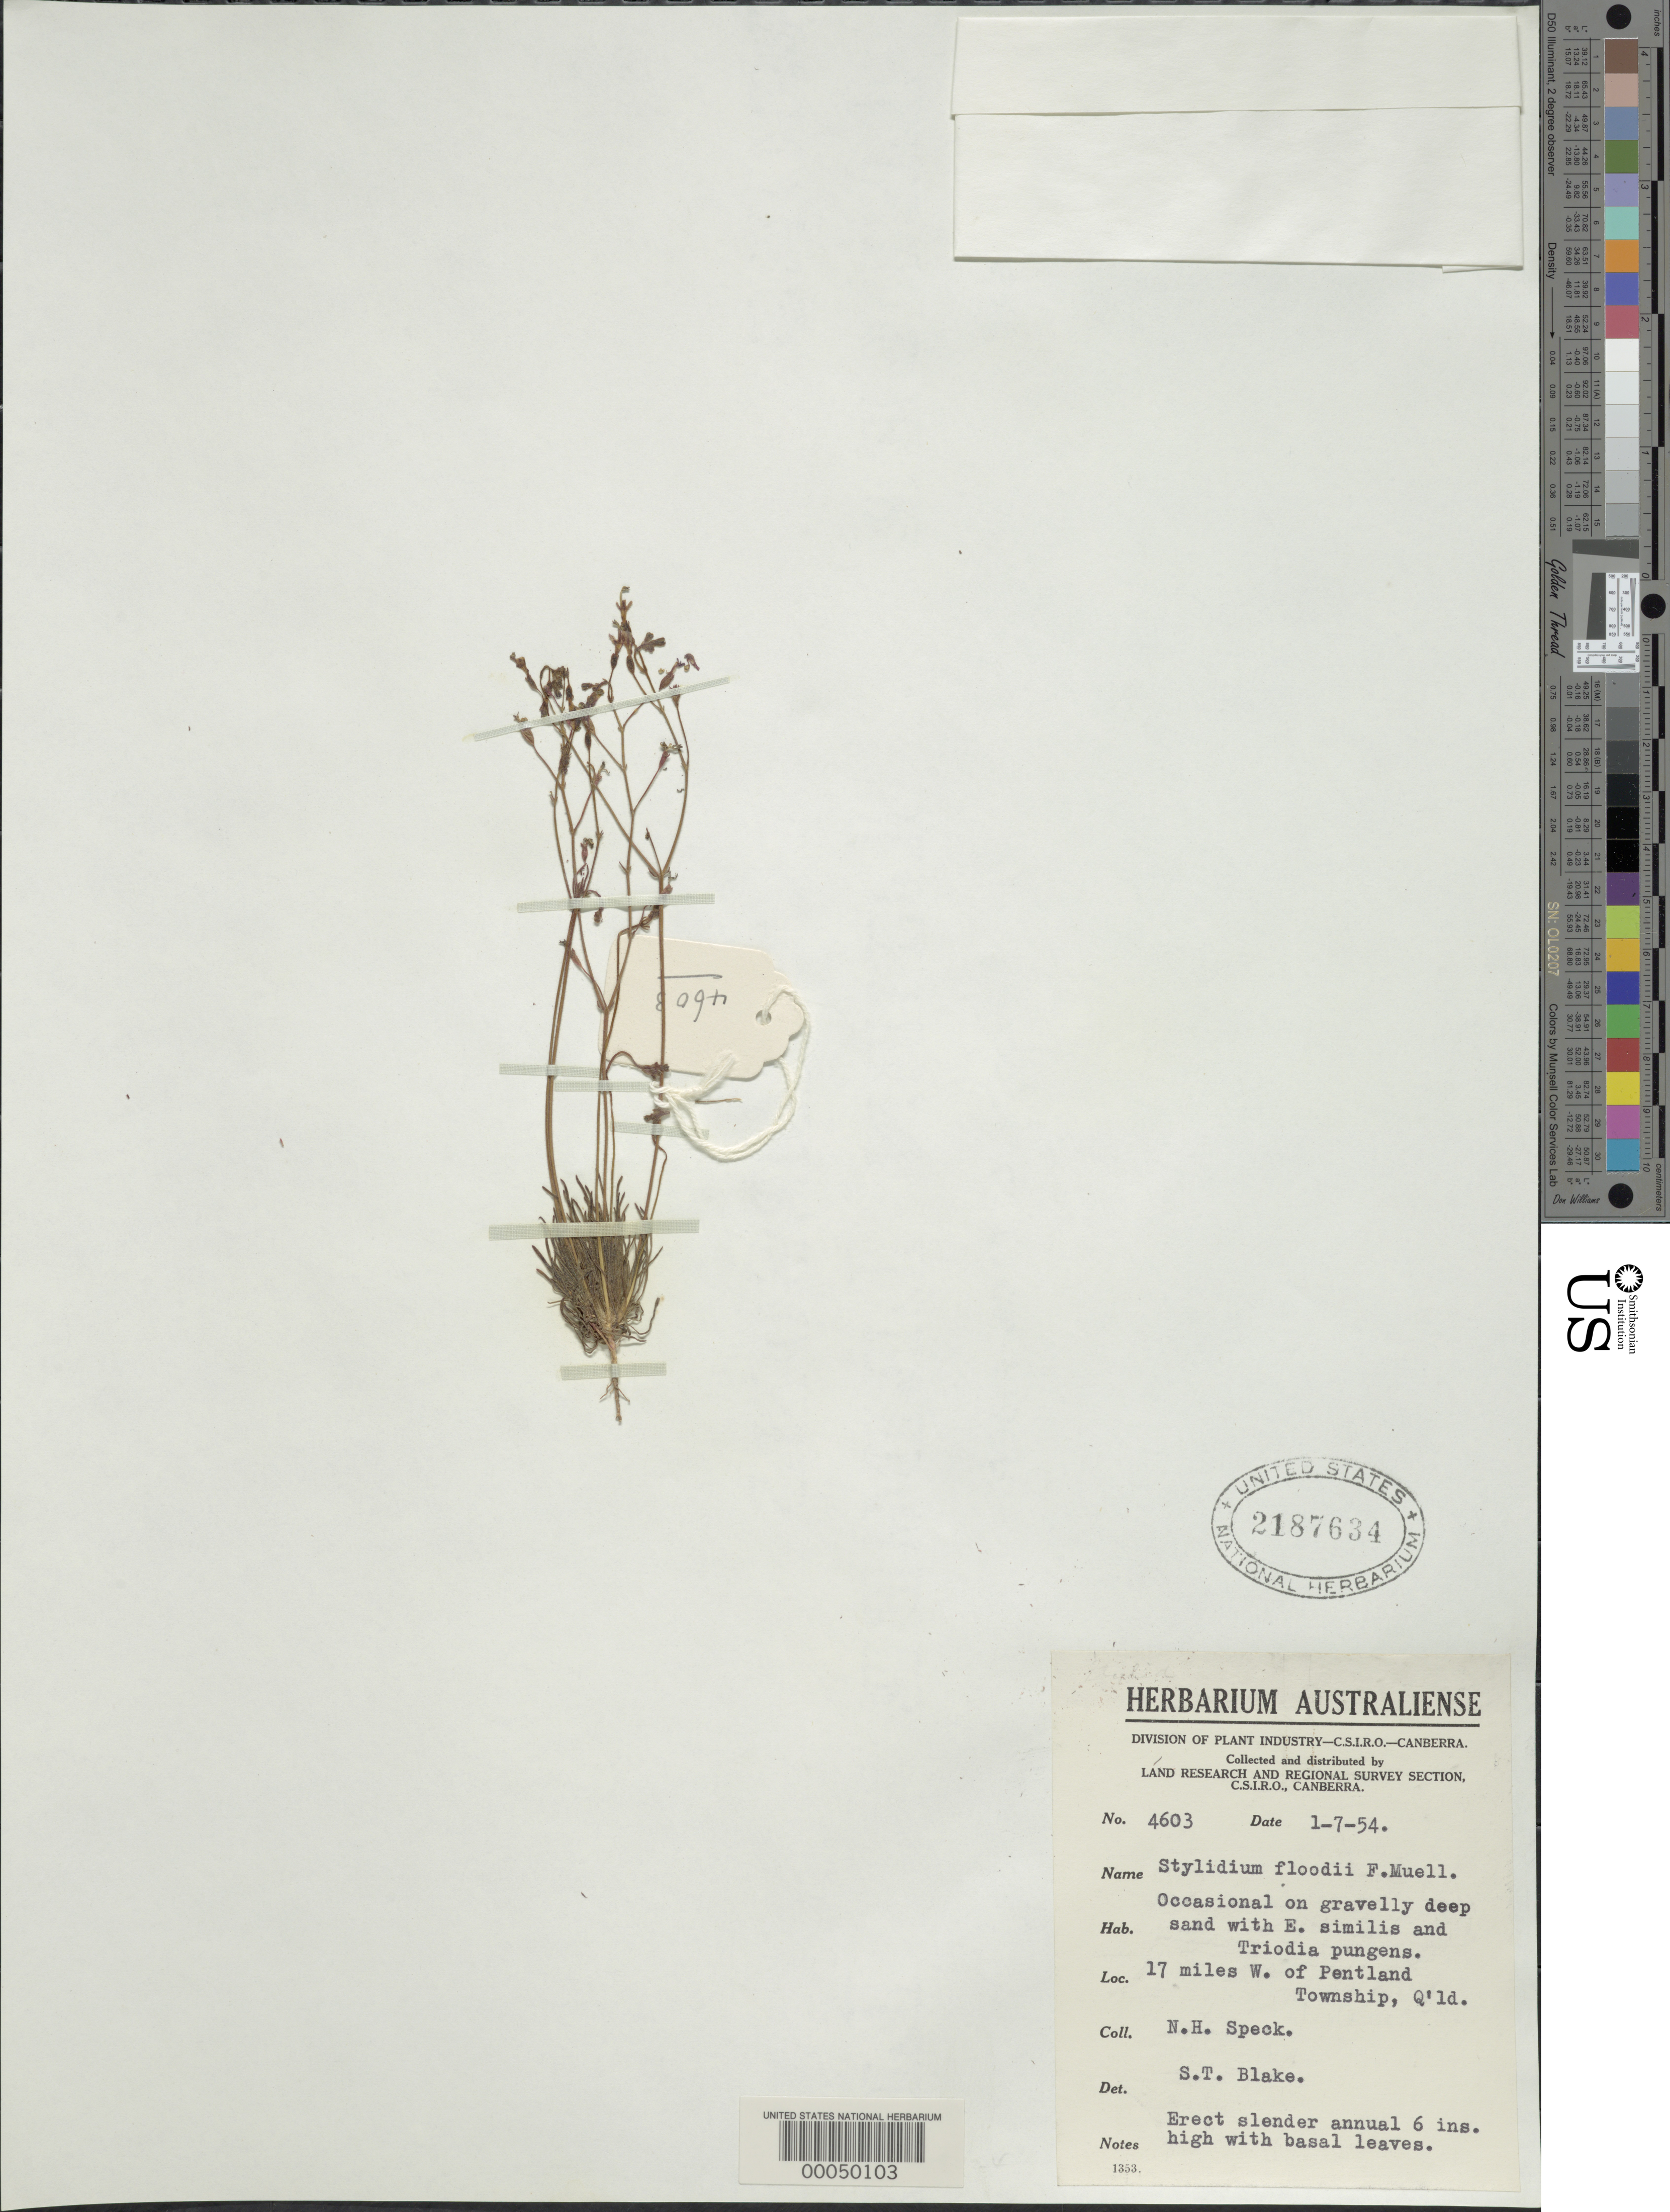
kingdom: Plantae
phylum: Tracheophyta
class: Magnoliopsida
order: Asterales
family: Stylidiaceae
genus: Stylidium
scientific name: Stylidium floodii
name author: F. Muell.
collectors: N. Speck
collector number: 4603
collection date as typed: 01 Jul 1954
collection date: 1954-07-01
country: Australia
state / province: Queensland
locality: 17 miles w of pentland township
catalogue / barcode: US 2187634